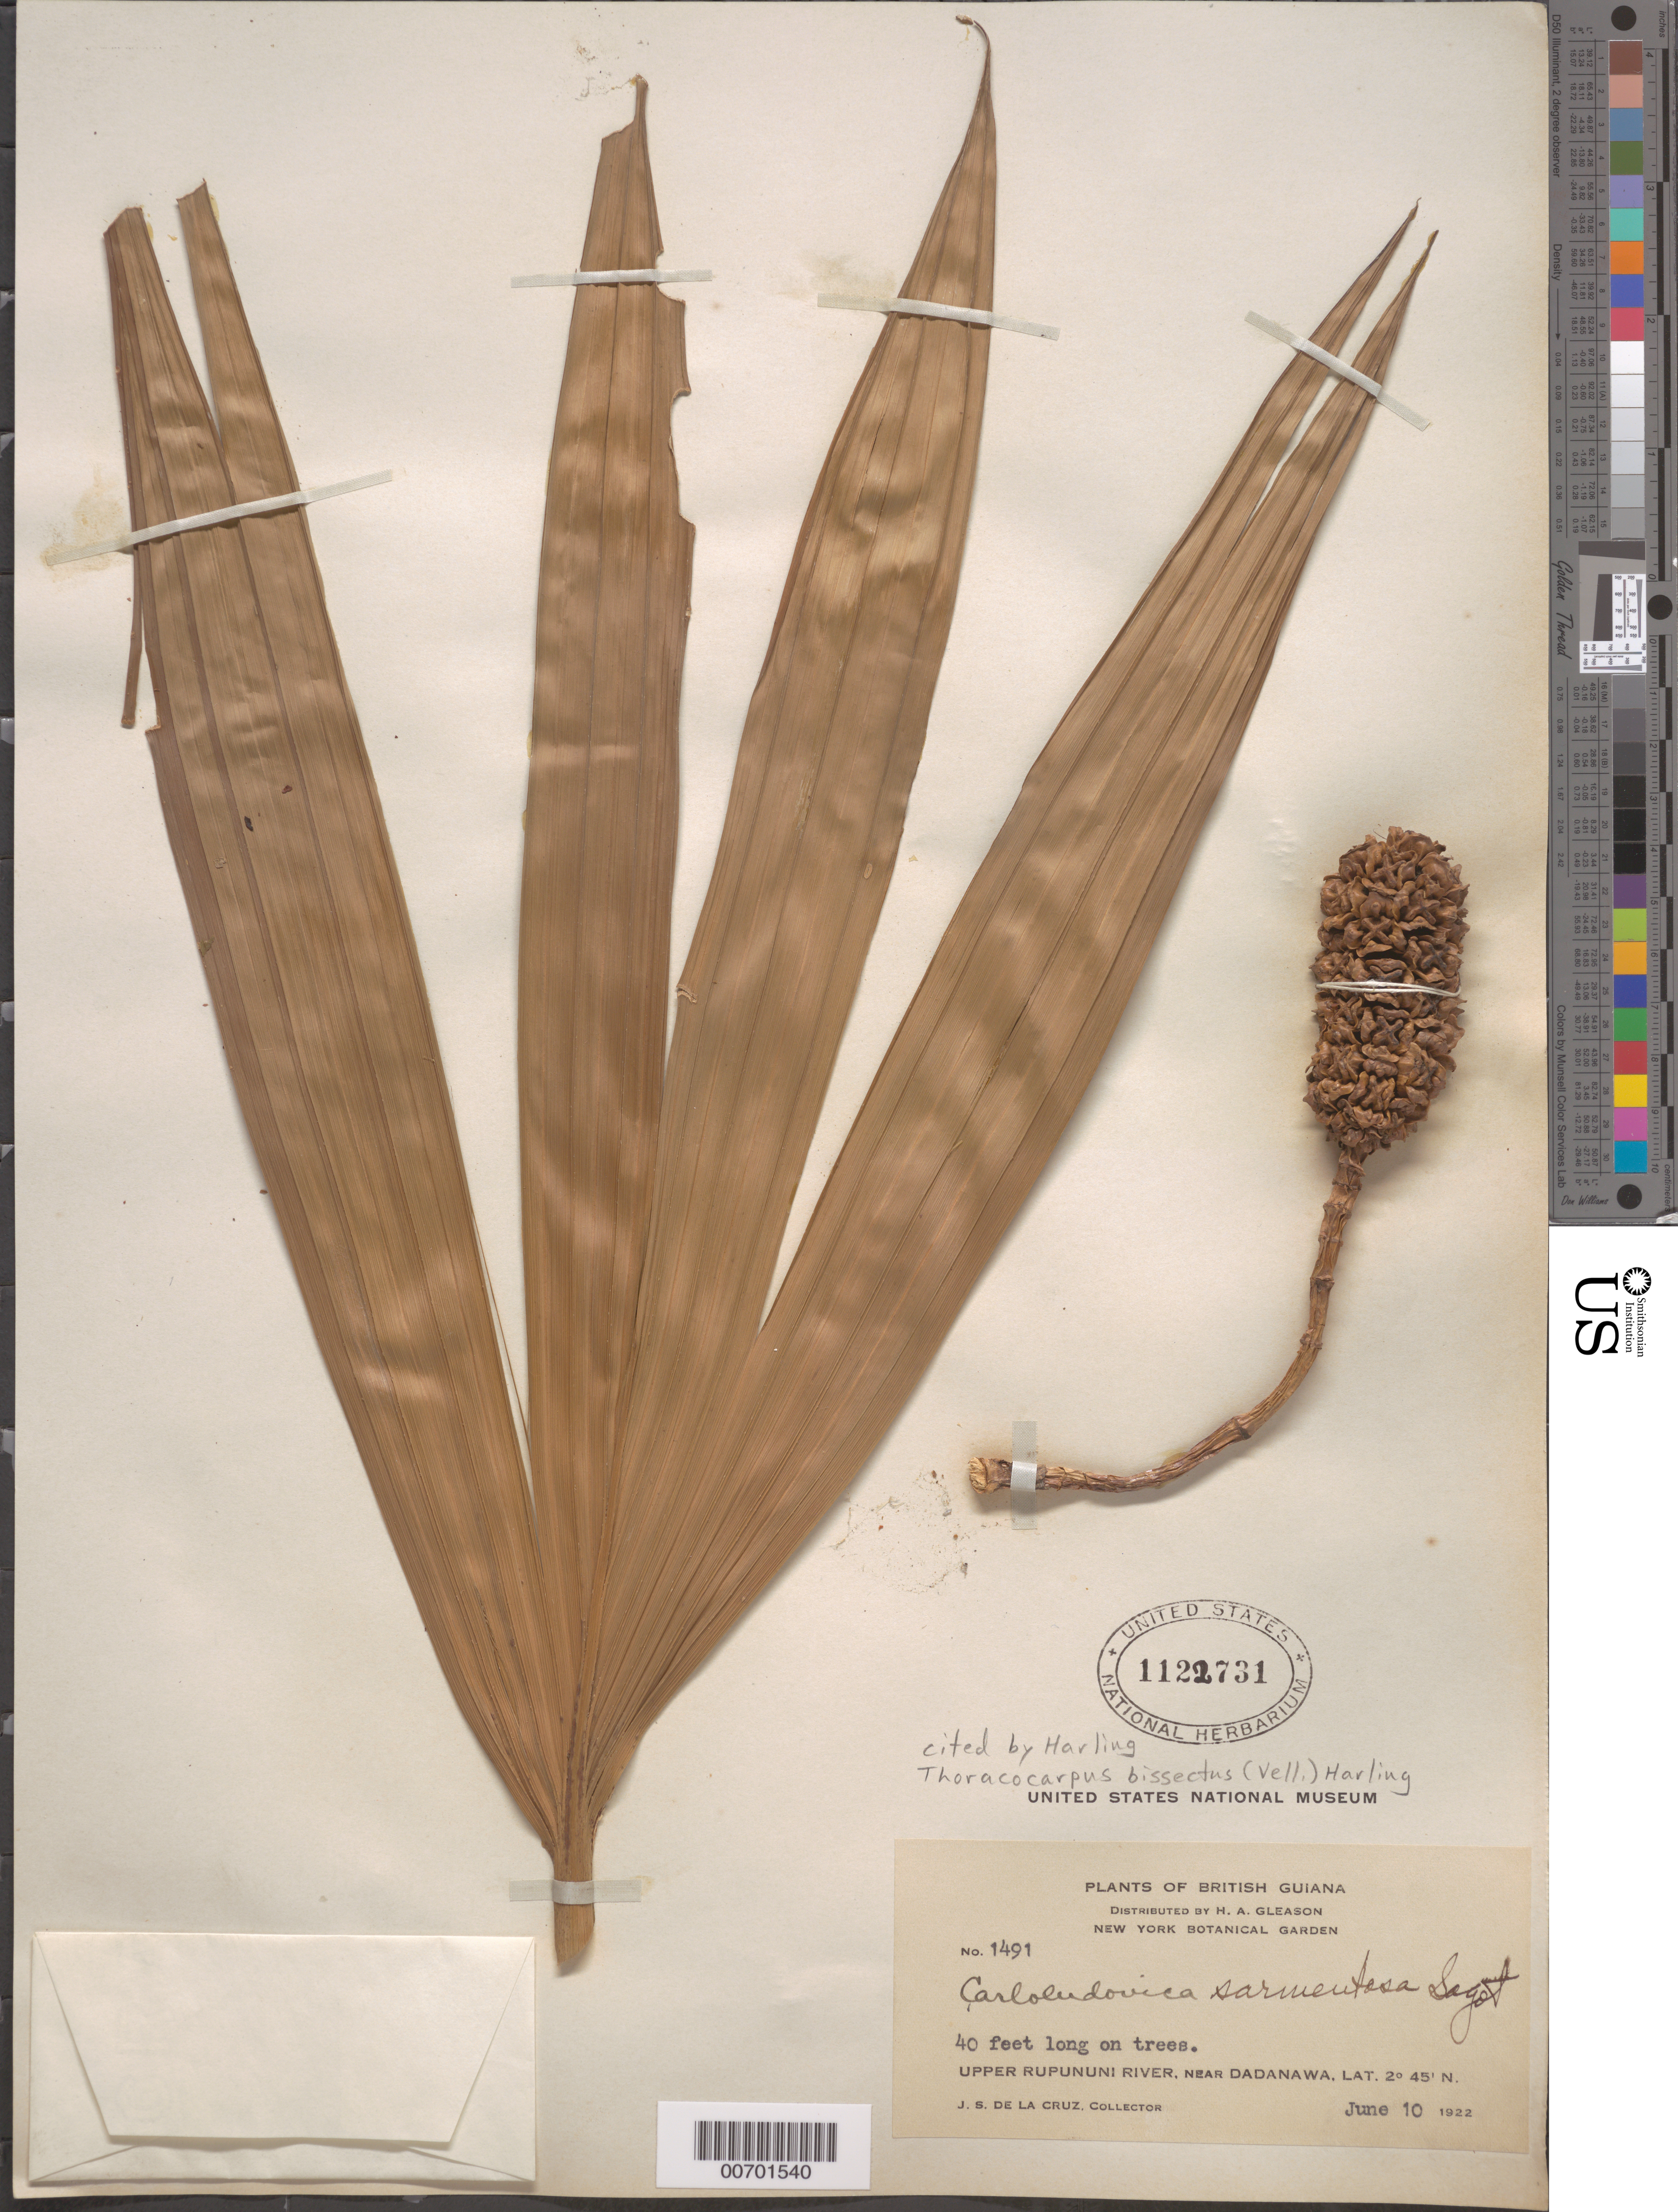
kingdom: Plantae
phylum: Tracheophyta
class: Liliopsida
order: Pandanales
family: Cyclanthaceae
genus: Thoracocarpus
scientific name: Thoracocarpus bissectus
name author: (Vell.) Harling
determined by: Harling, Gunnar W.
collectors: J. S. de la Cruz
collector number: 1491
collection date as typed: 10-Jun-22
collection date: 1922-06-10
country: Guyana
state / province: U. Takutu-U. Essequibo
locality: Dadanawa, vic., upper Rupununi R.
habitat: Trees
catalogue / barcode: US 1122731